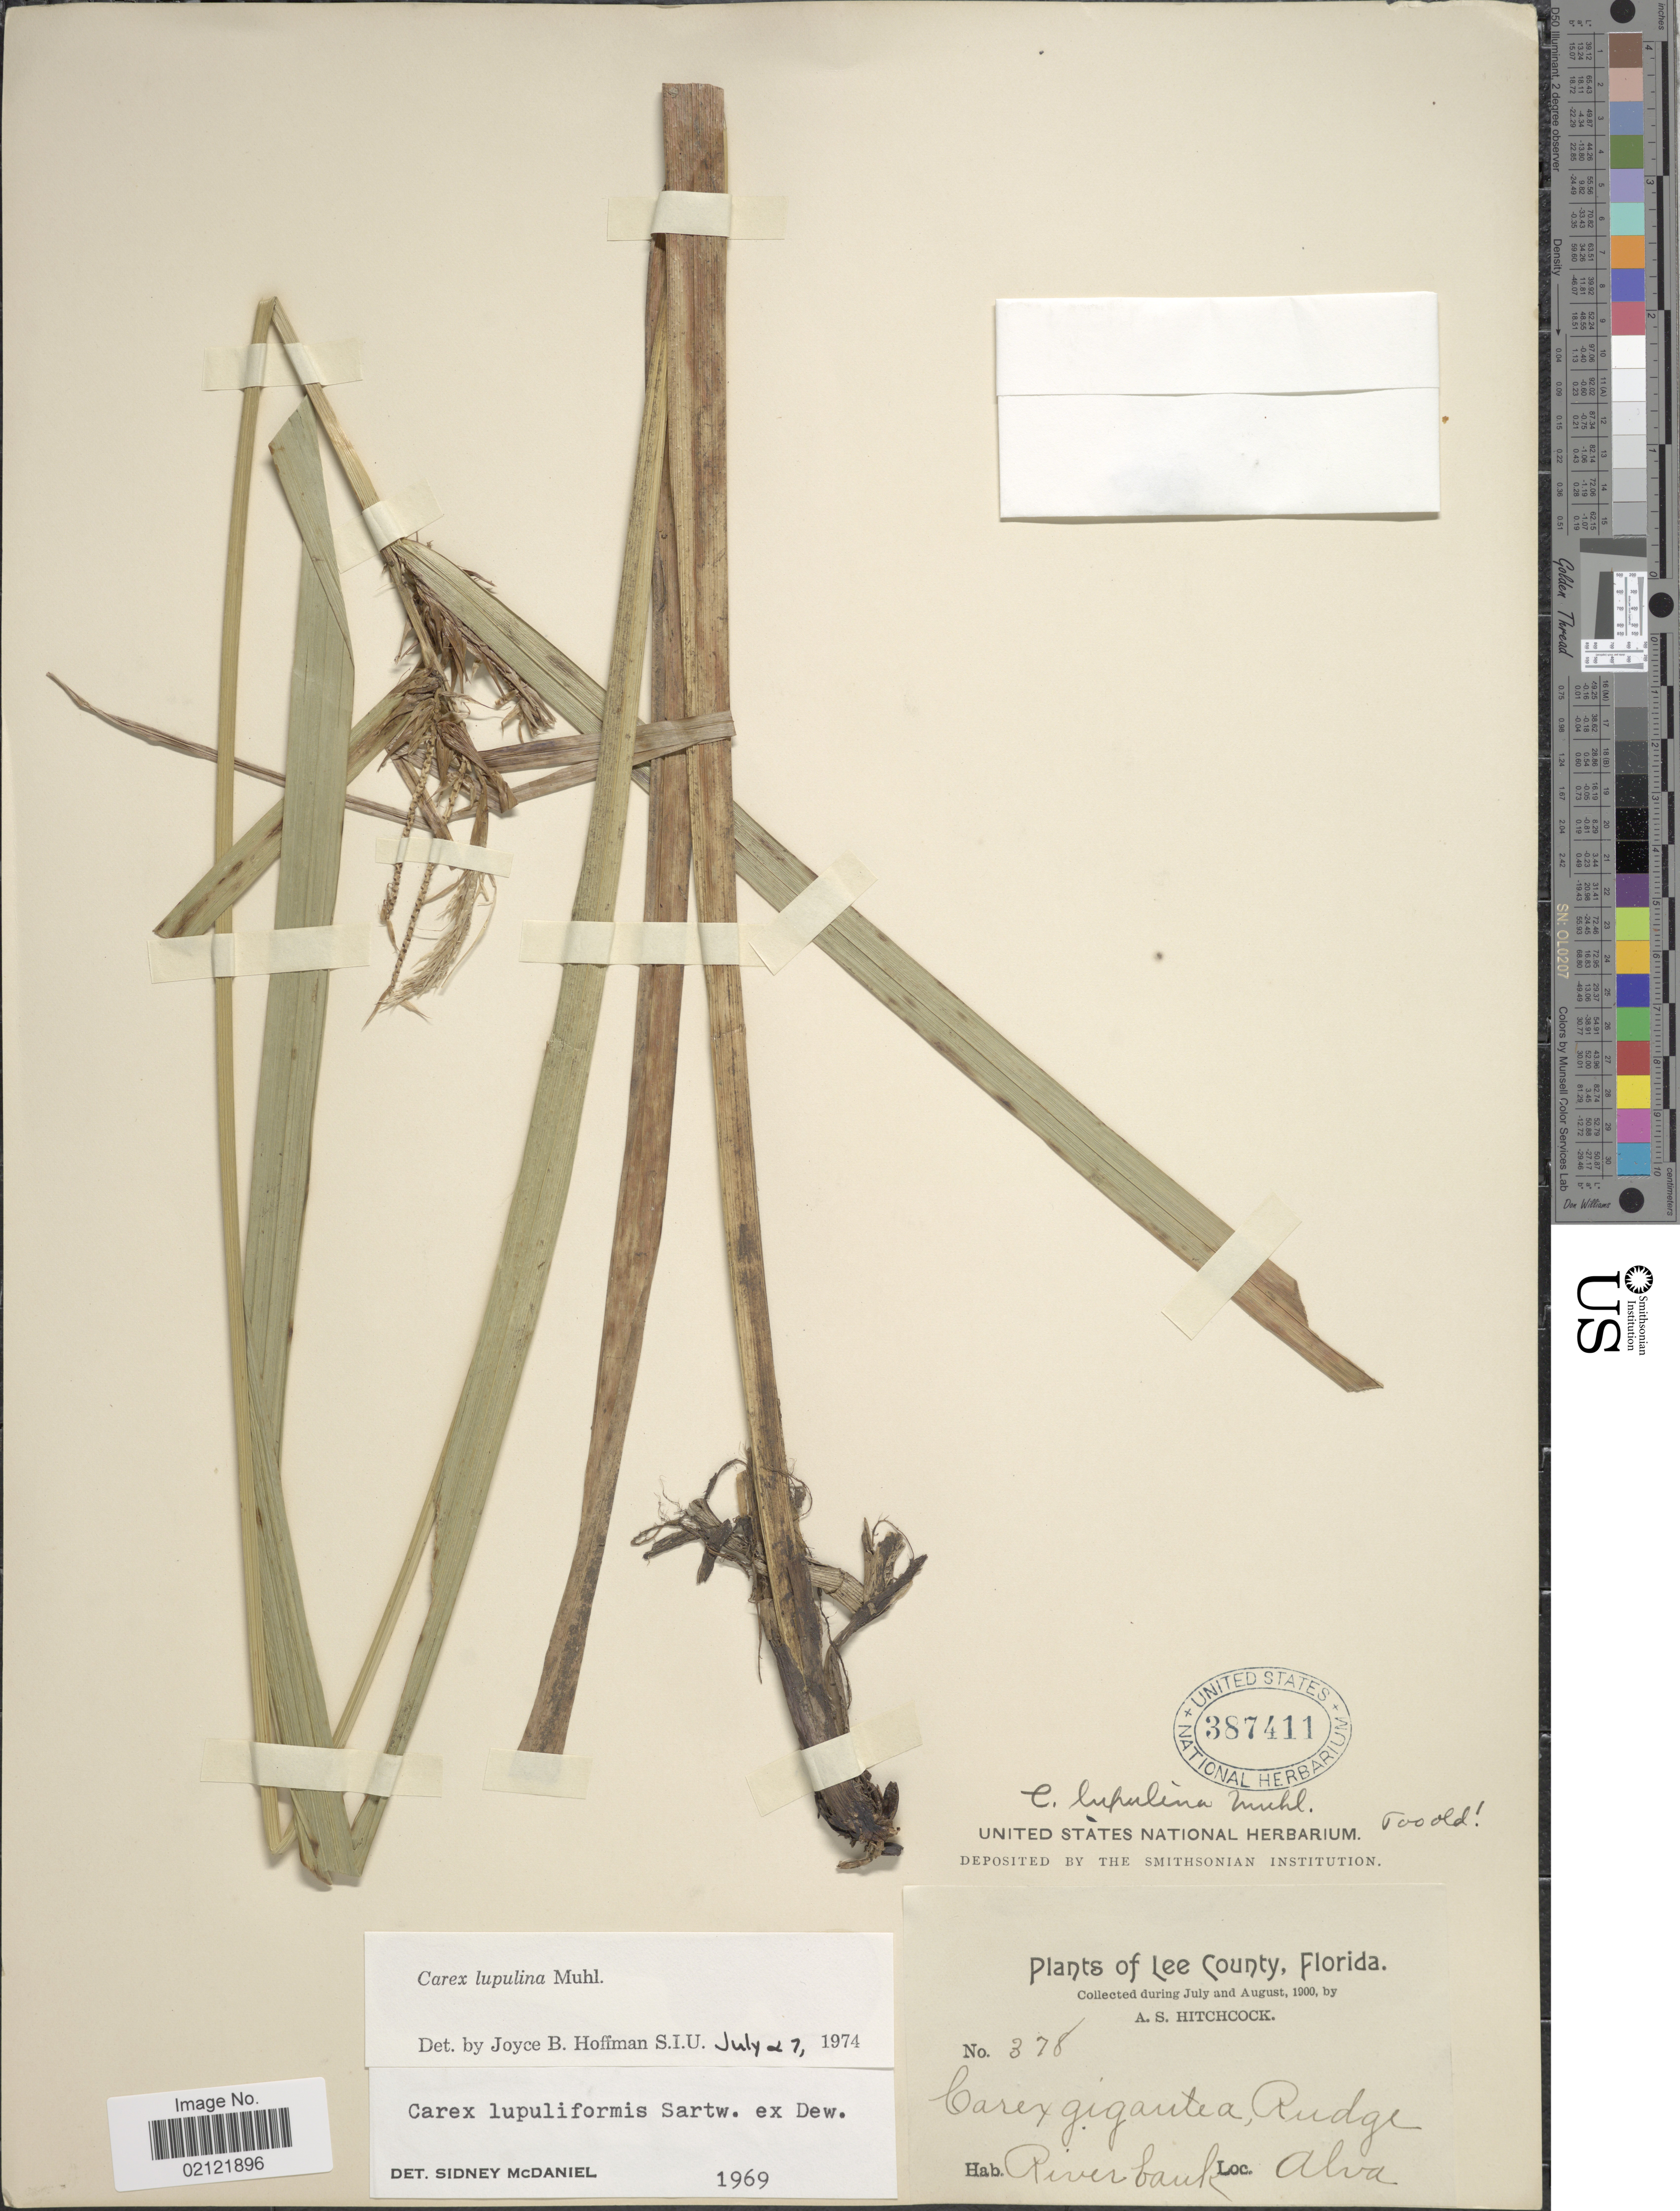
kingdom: Plantae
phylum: Tracheophyta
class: Liliopsida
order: Poales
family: Cyperaceae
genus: Carex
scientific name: Carex lupulina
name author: Muhl. ex Willd.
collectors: A. S. Hitchcock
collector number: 378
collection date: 1900-07/1900-08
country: United States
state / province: Florida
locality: Lee County. River bank. Alva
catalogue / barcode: US 387411